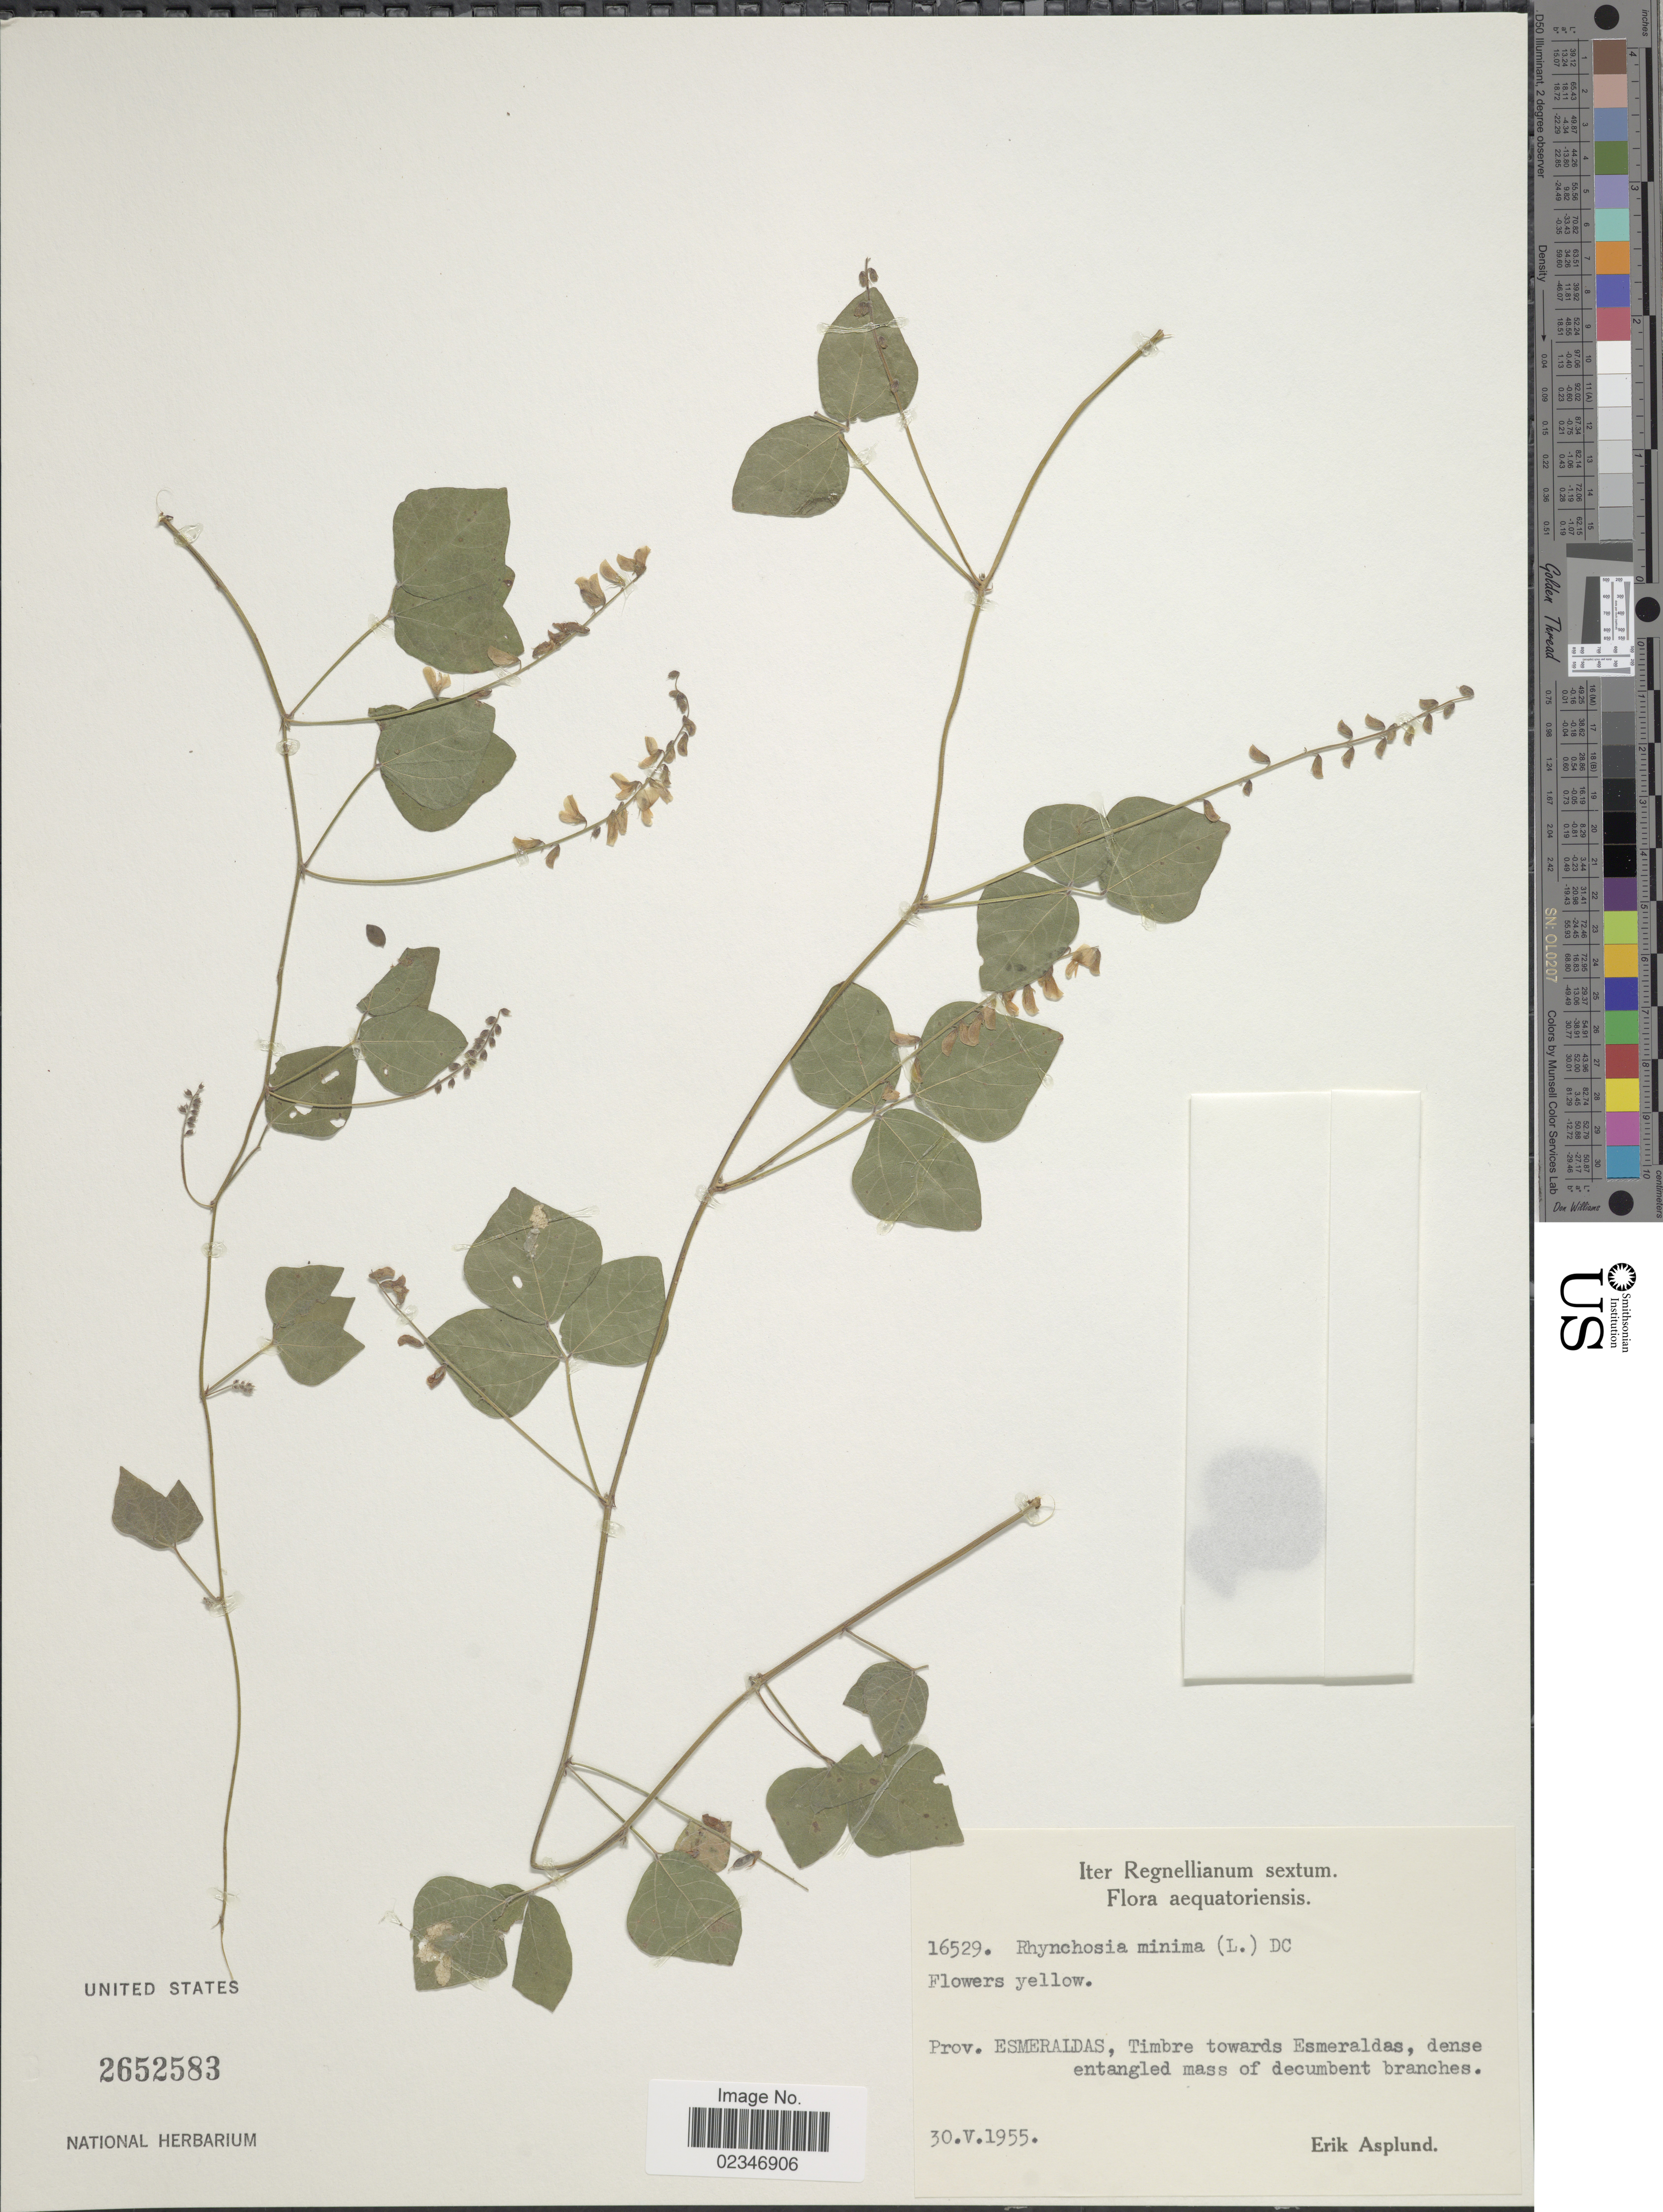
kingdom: Plantae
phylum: Tracheophyta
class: Magnoliopsida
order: Fabales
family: Fabaceae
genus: Rhynchosia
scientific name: Rhynchosia minima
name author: (L.) DC.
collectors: E. Asplund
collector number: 16529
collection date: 1955-05-30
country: Ecuador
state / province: Esmeraldas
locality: Aequatoriensis, Timbre towards Esmeraldas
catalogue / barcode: US 2652583